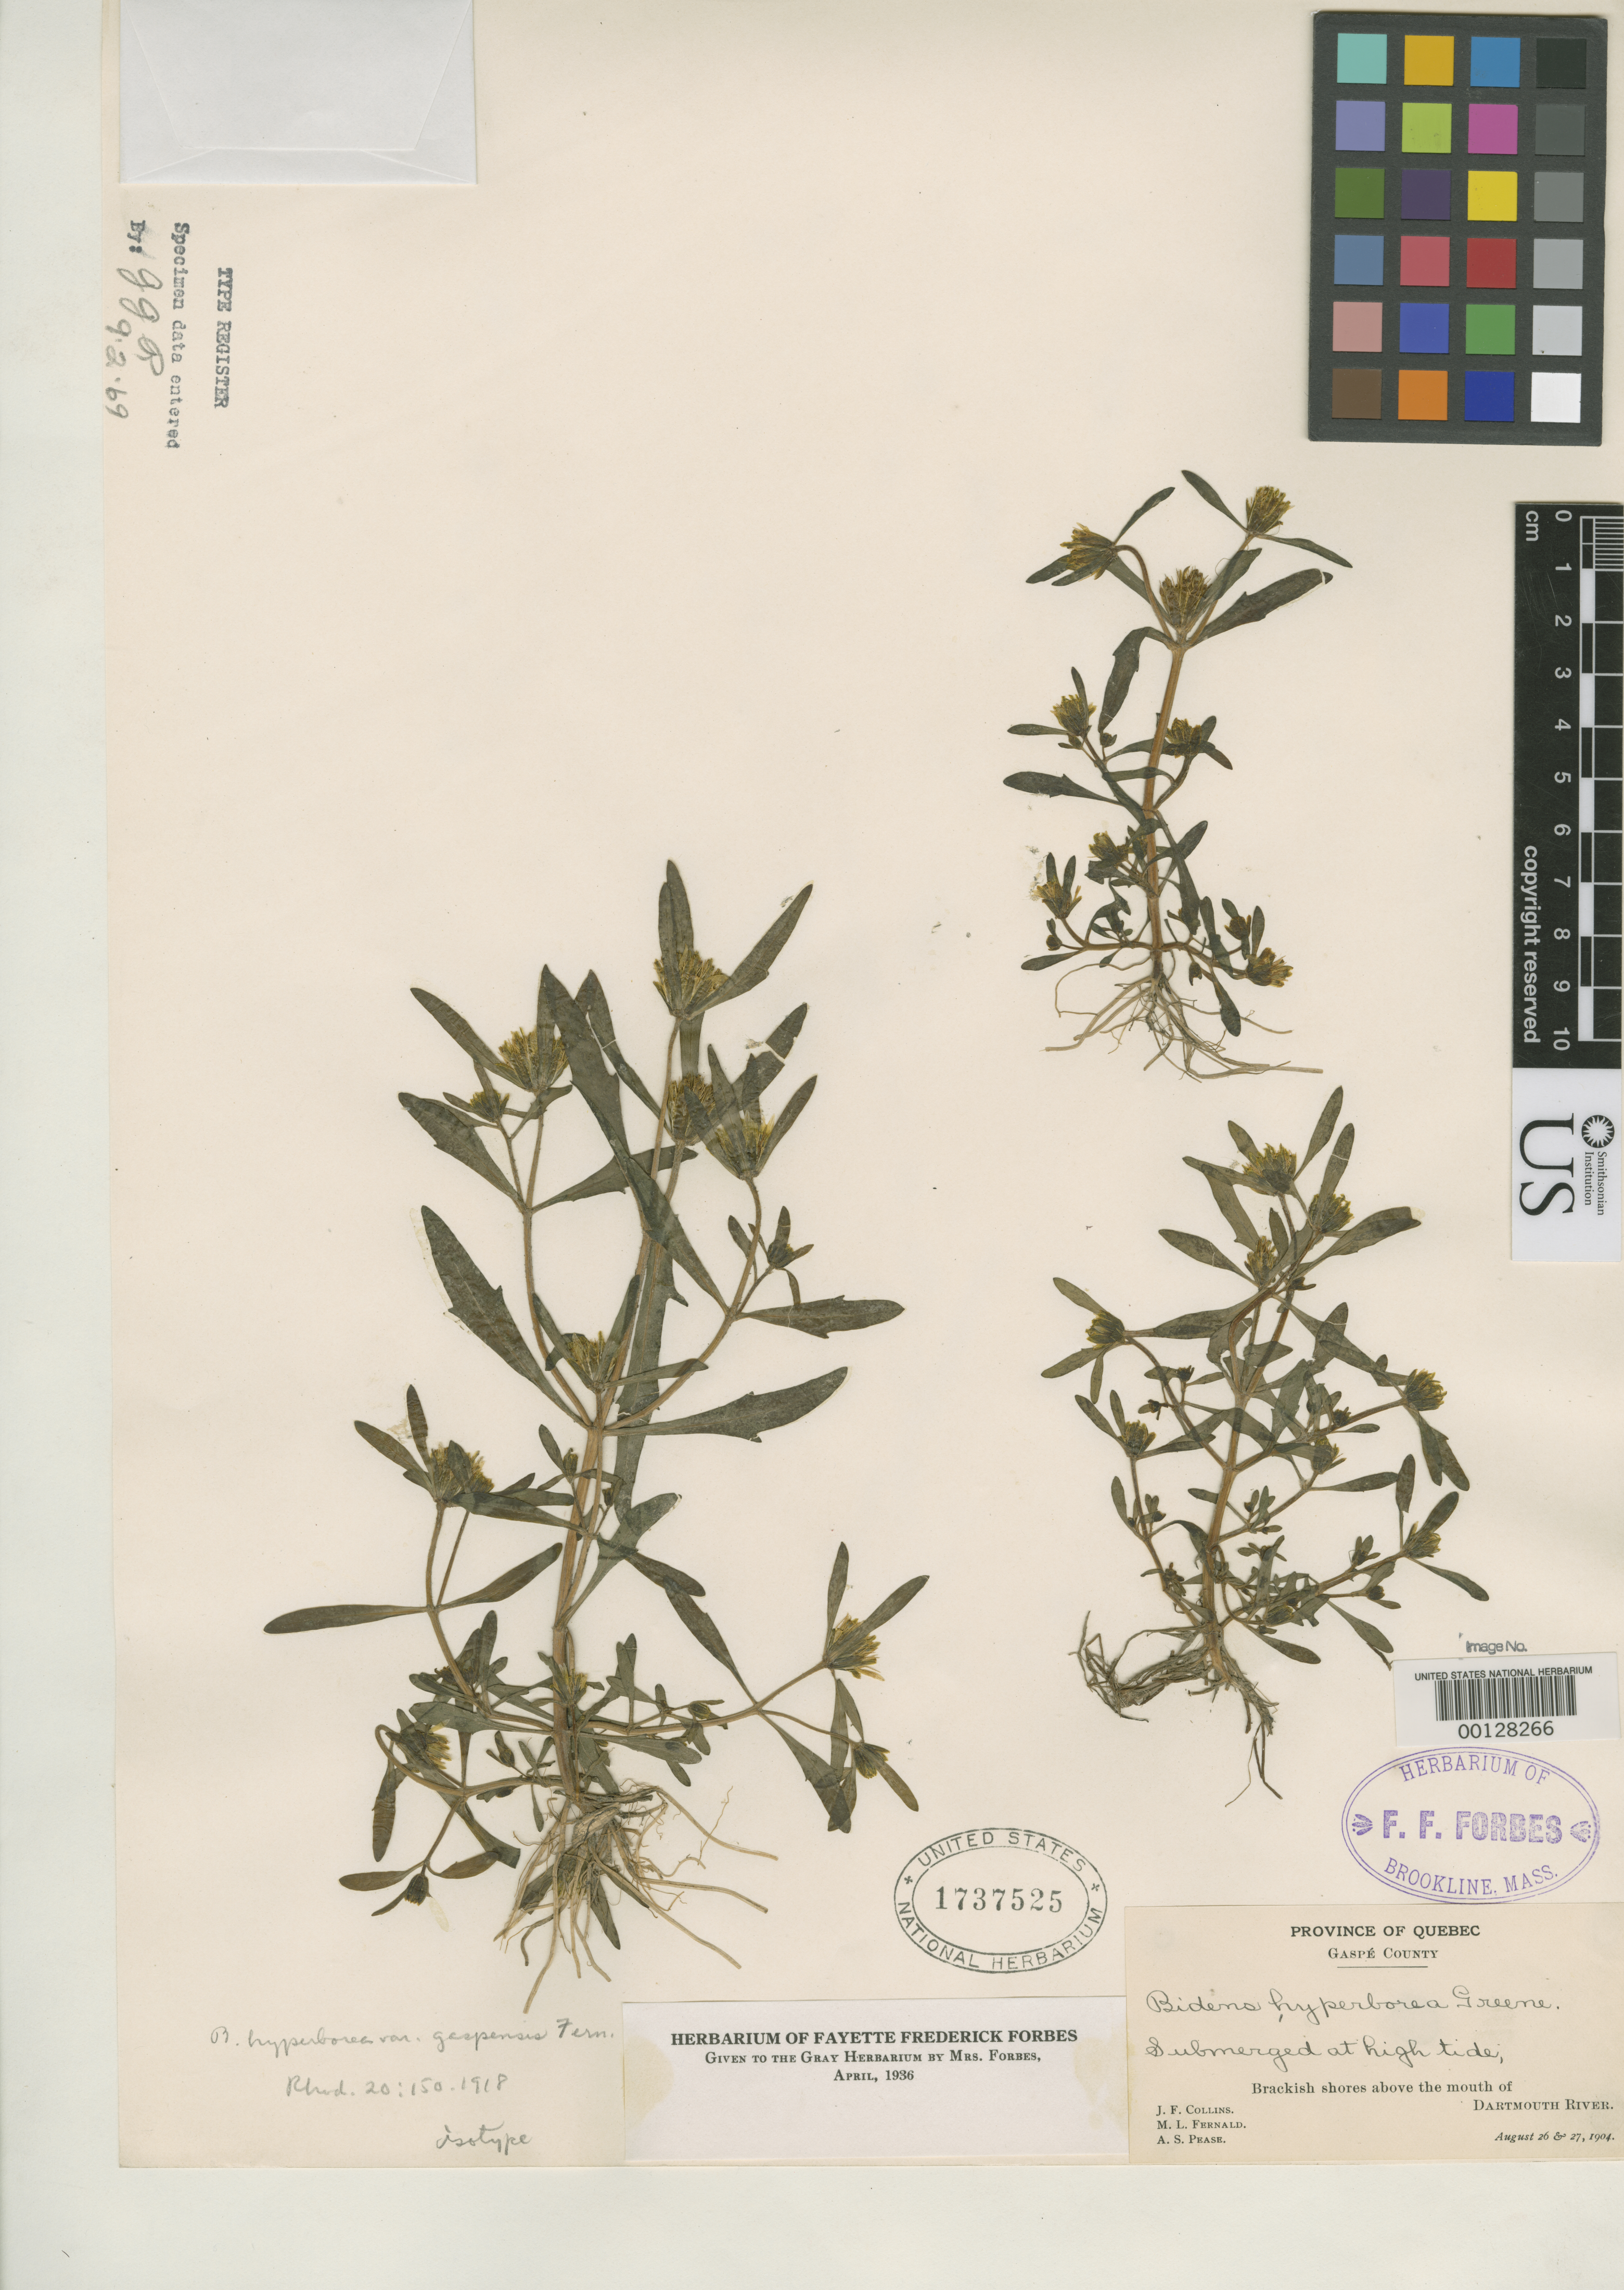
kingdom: Plantae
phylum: Tracheophyta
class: Magnoliopsida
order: Asterales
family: Asteraceae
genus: Bidens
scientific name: Bidens hyperborea var. gaspensis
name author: Fernald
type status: Isotype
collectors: J. Collins, M. L. Fernald & A. S. Pease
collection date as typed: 26 Aug 1904 to 27 Aug 1904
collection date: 1904-08-26/1904-08-27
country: Canada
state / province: Quebec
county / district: Gaspe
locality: Brackish shores above mouth of Dartmouth River.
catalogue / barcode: US 1737525